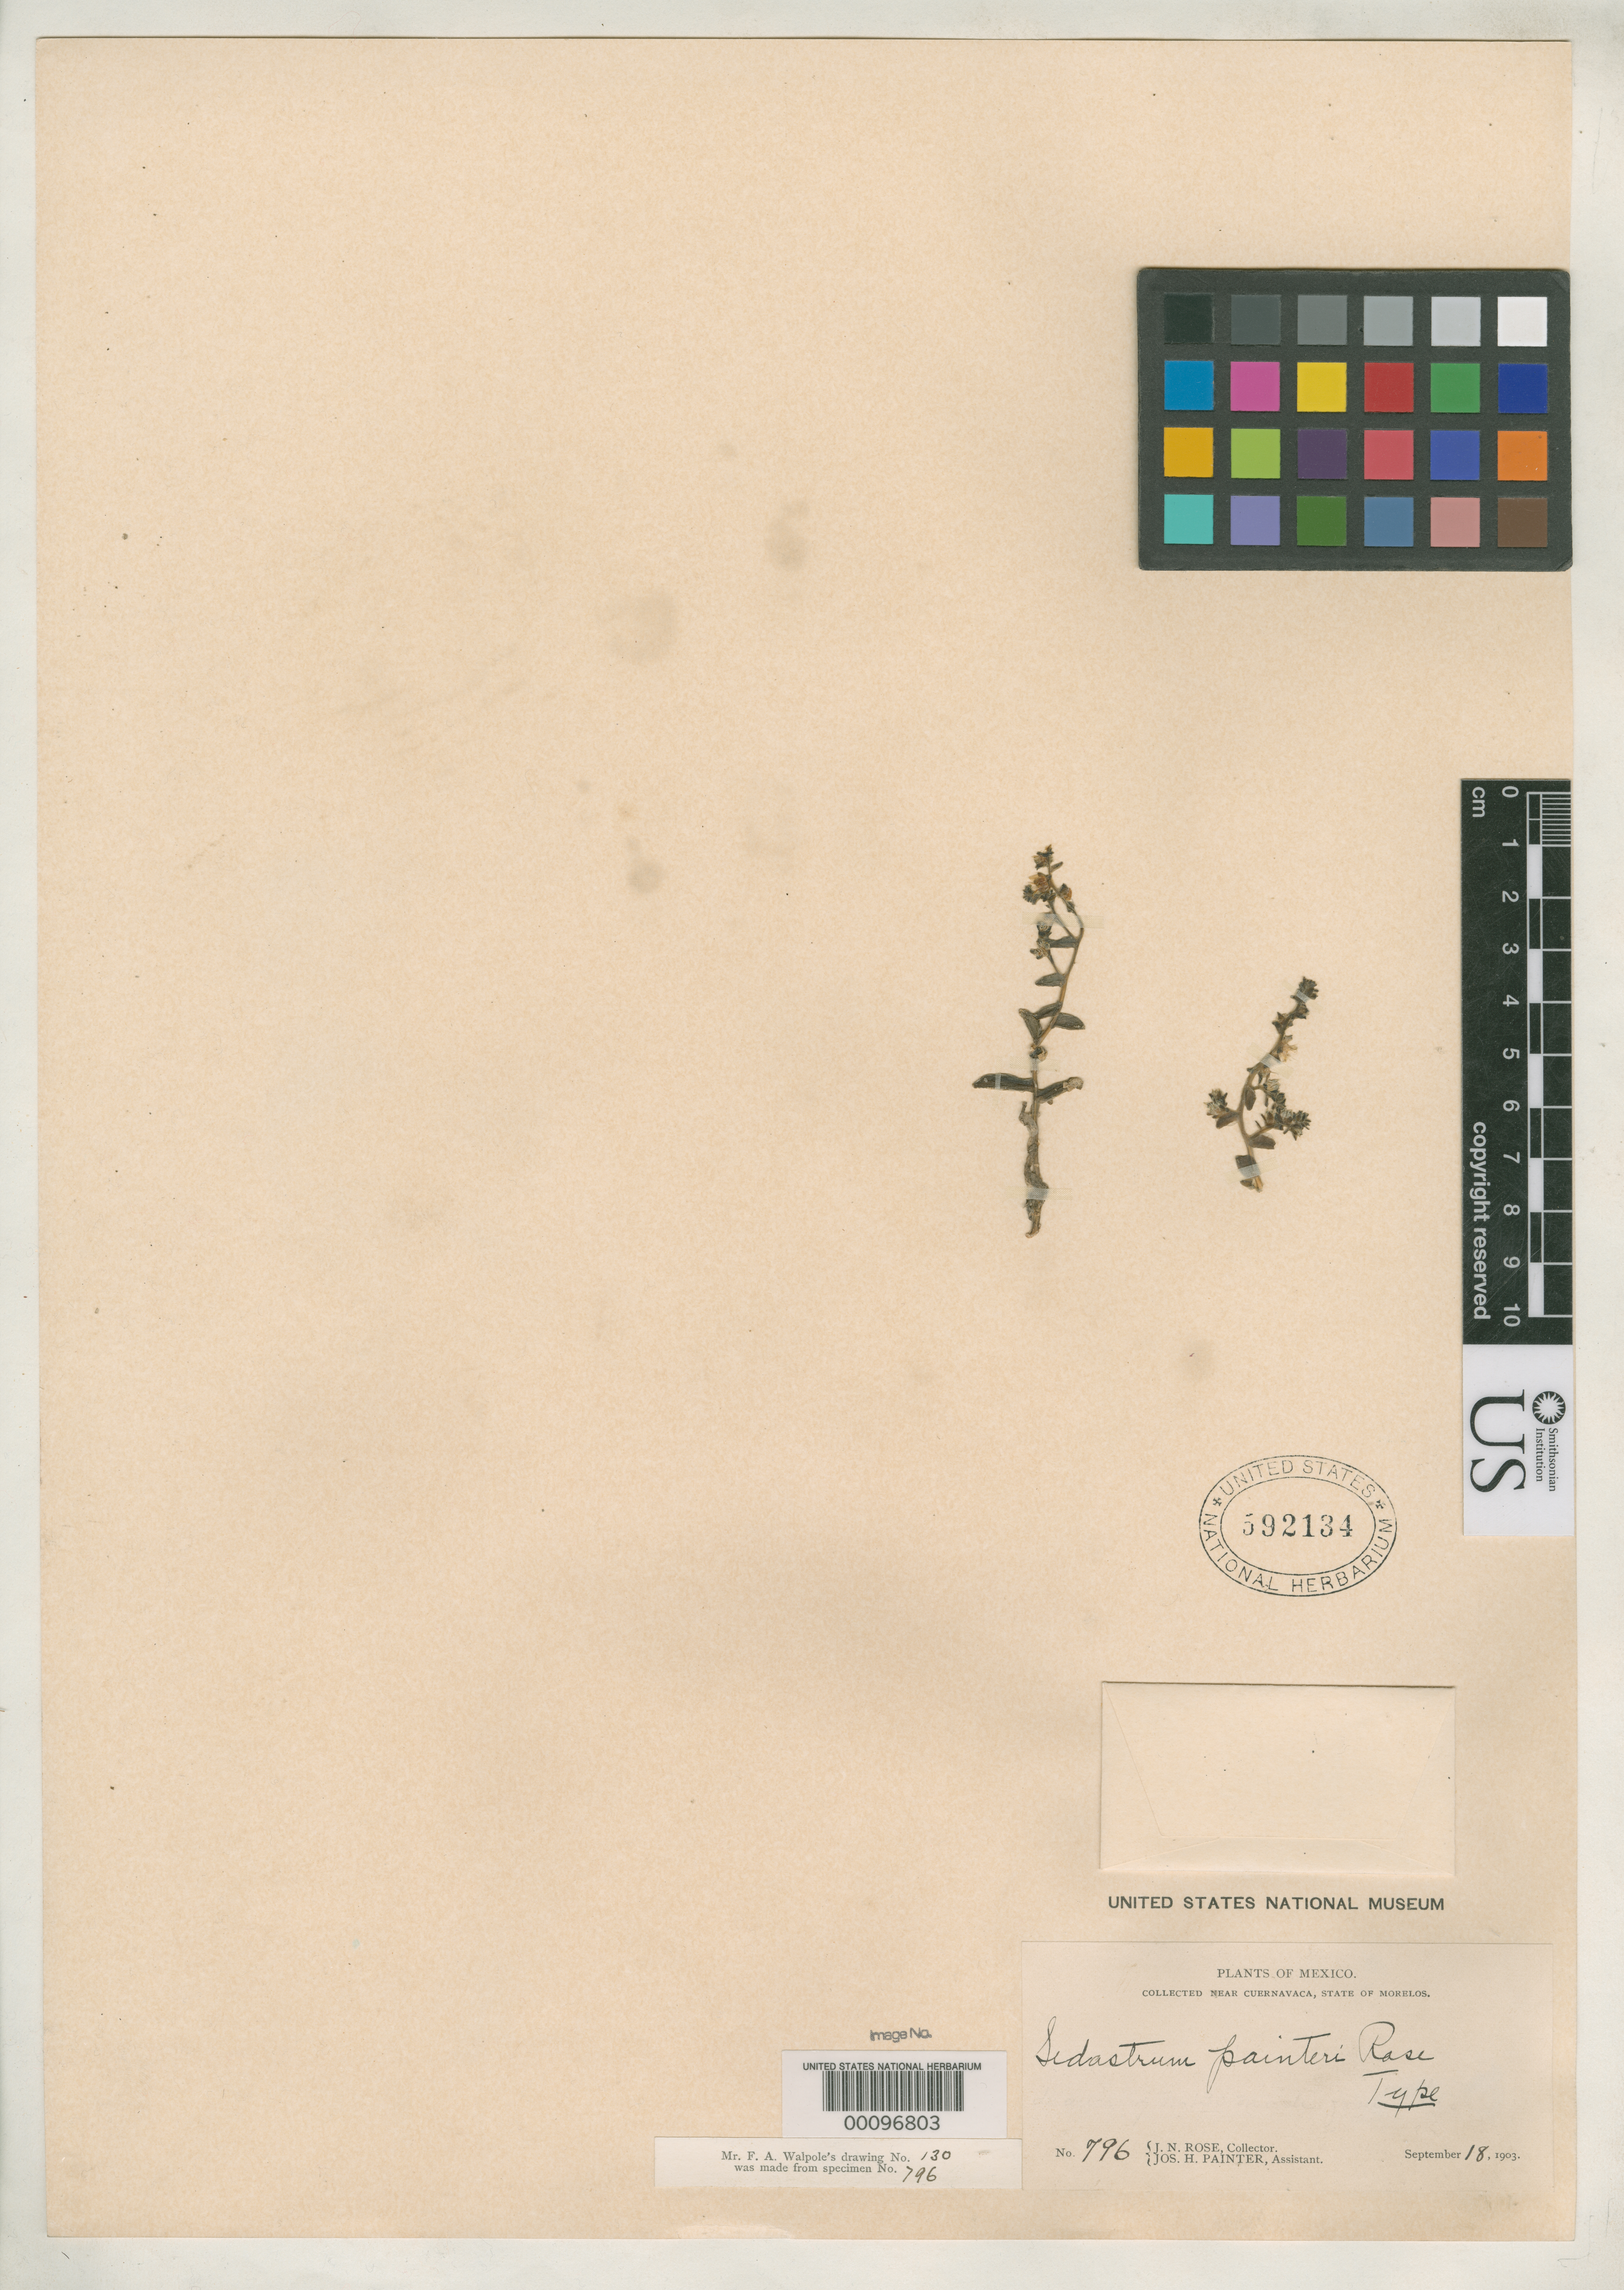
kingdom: Plantae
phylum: Tracheophyta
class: Magnoliopsida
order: Saxifragales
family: Crassulaceae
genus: Sedastrum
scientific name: Sedastrum painteri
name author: Rose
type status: Syntype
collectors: J. N. Rose & J. H. Painter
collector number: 796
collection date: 1903-09-18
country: Mexico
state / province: Morelos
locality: Near Cuernavaca, state of Morelos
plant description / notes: Type status uncertain, specimen annotated "Type" (apparently by Rose) but protologue does not designate an explicit type: "Collected by J.N. Rose and Jos. H. Painter near Cuernavas, Mexico, September, 1903 (no. 796), and described from specimens which flowered in Washington in November, 1903." This specimen bears collection date of September 18, 1903 with no indication that it was made from a cultivated plant.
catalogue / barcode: US 592134